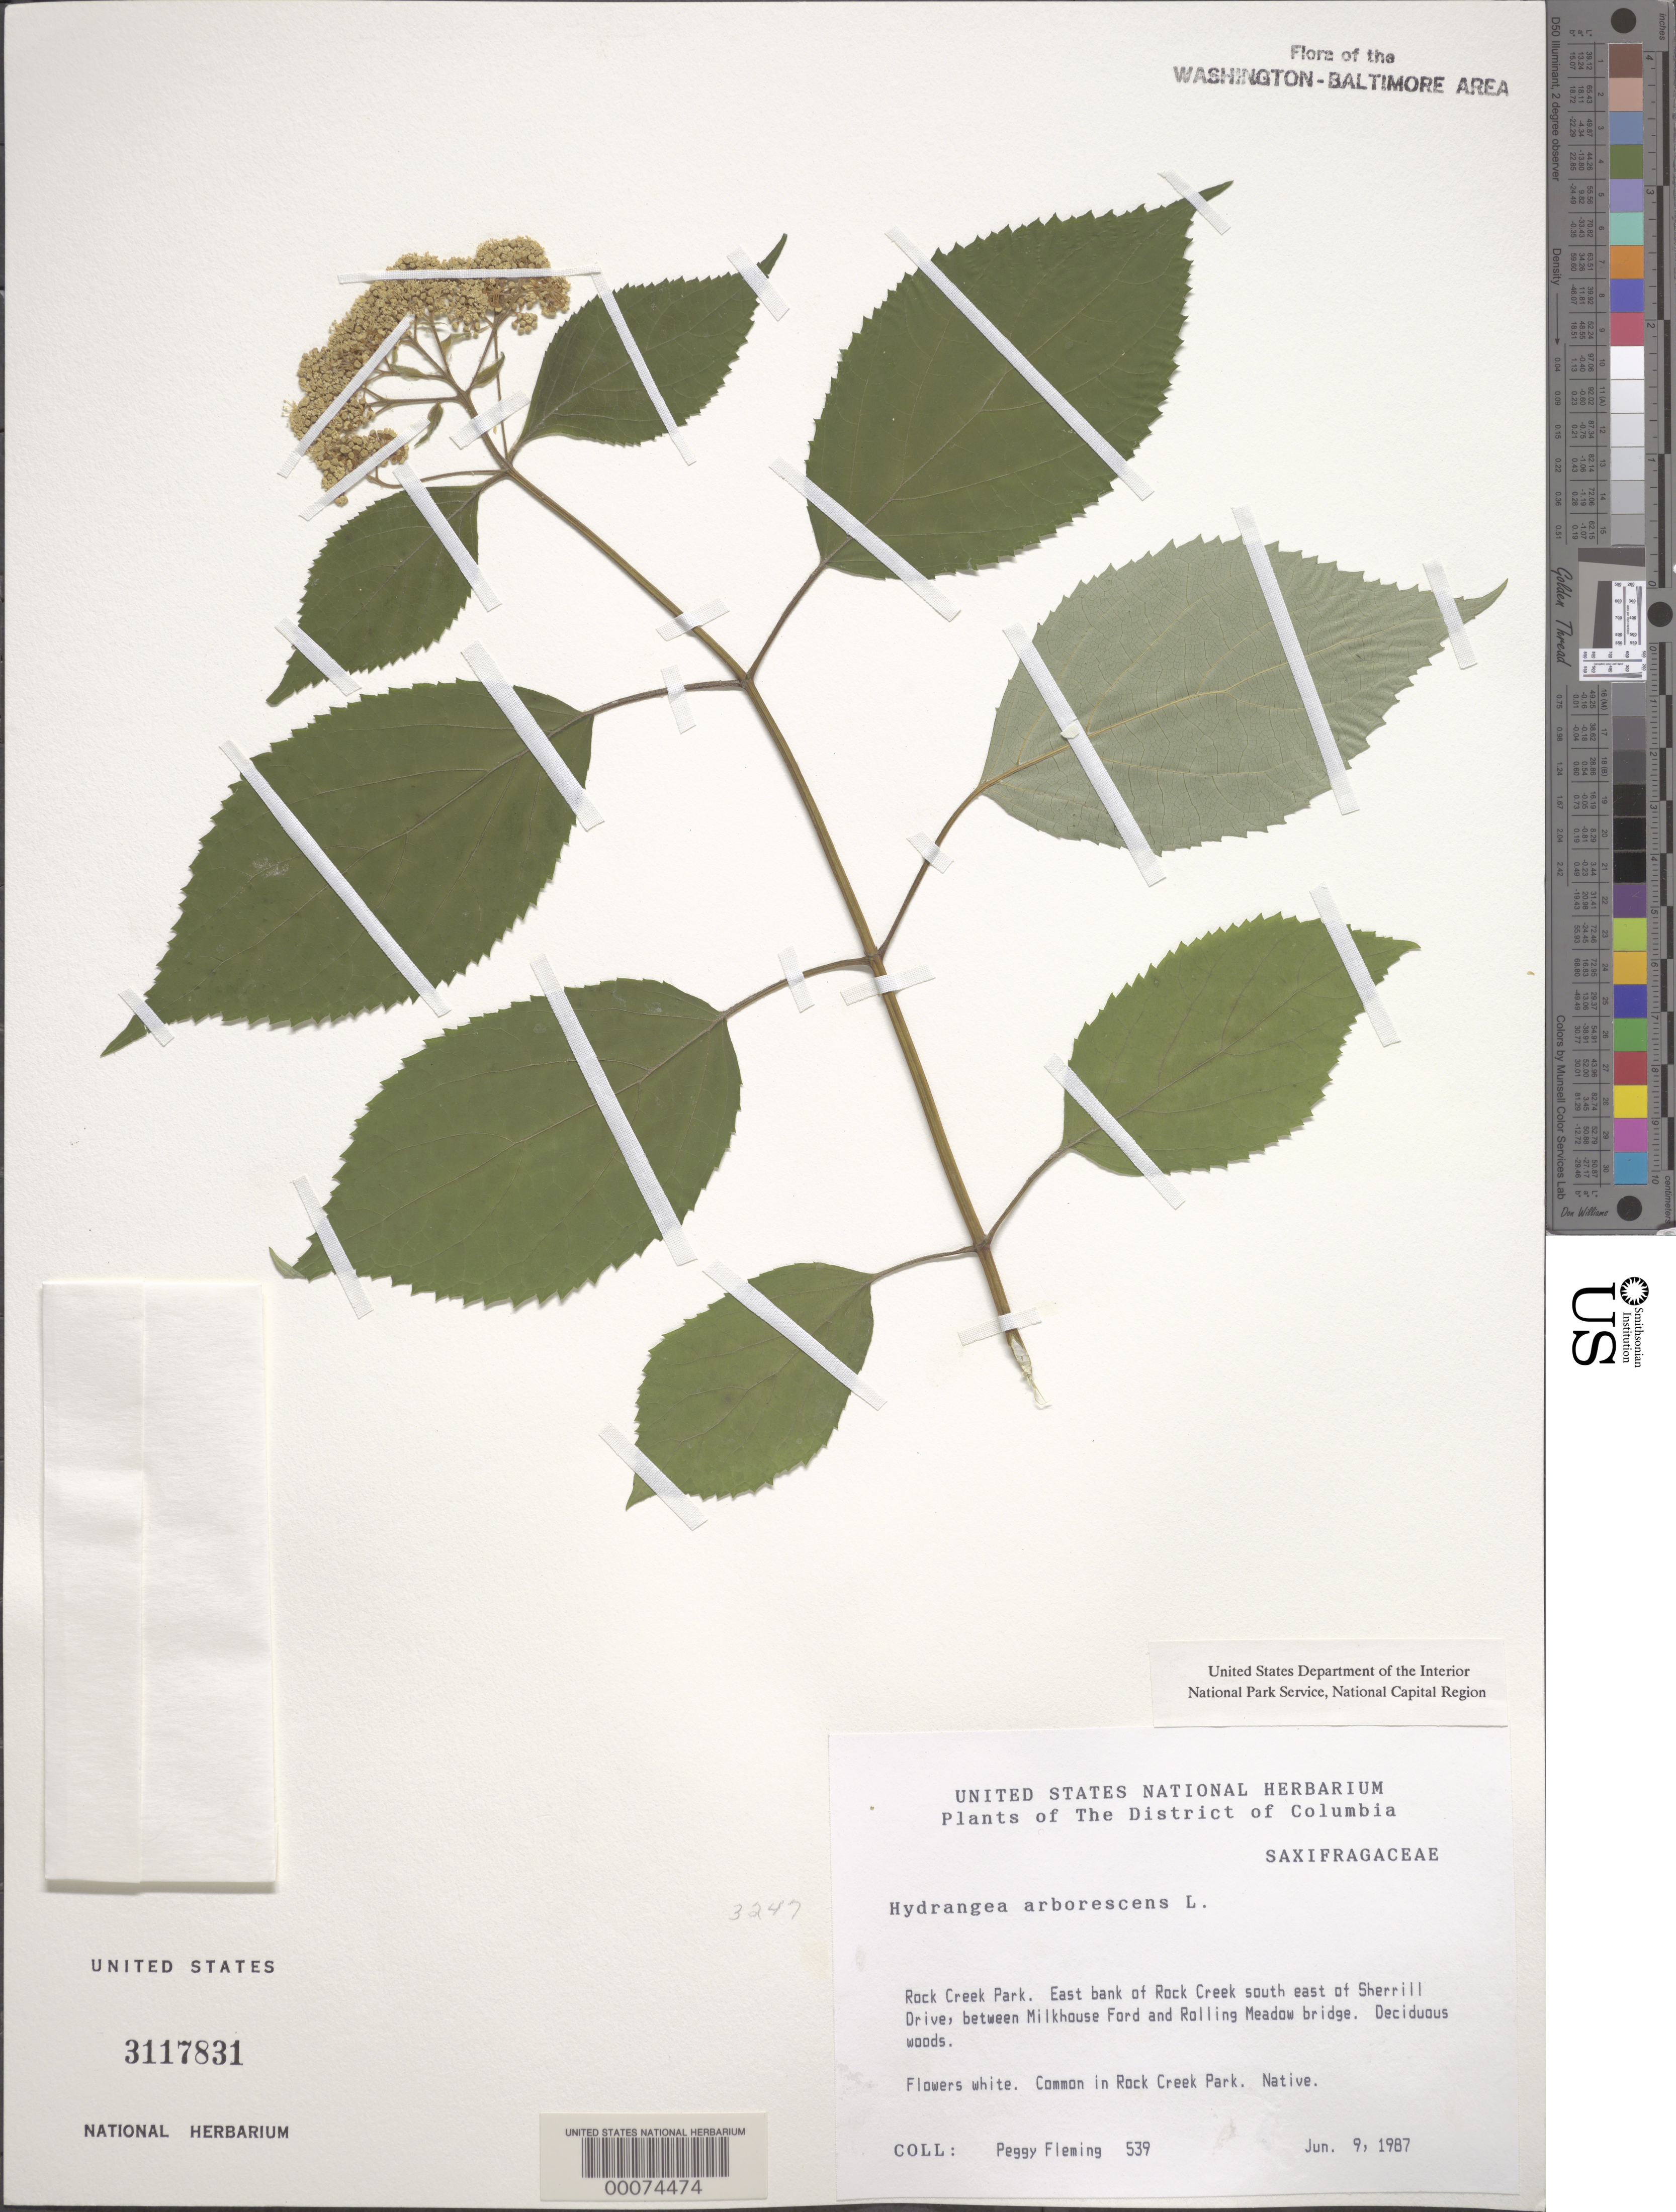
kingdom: Plantae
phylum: Tracheophyta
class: Magnoliopsida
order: Cornales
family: Hydrangeaceae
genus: Hydrangea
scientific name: Hydrangea arborescens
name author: L.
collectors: P. Fleming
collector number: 539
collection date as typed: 09 Jun 1987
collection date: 1987-06-09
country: United States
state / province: District of Columbia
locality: Rock Creek Park. East bank of Rock Creek south east of Sherrill Rock Creek Park and Vicinity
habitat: Deciduous woods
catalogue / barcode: US 3117831